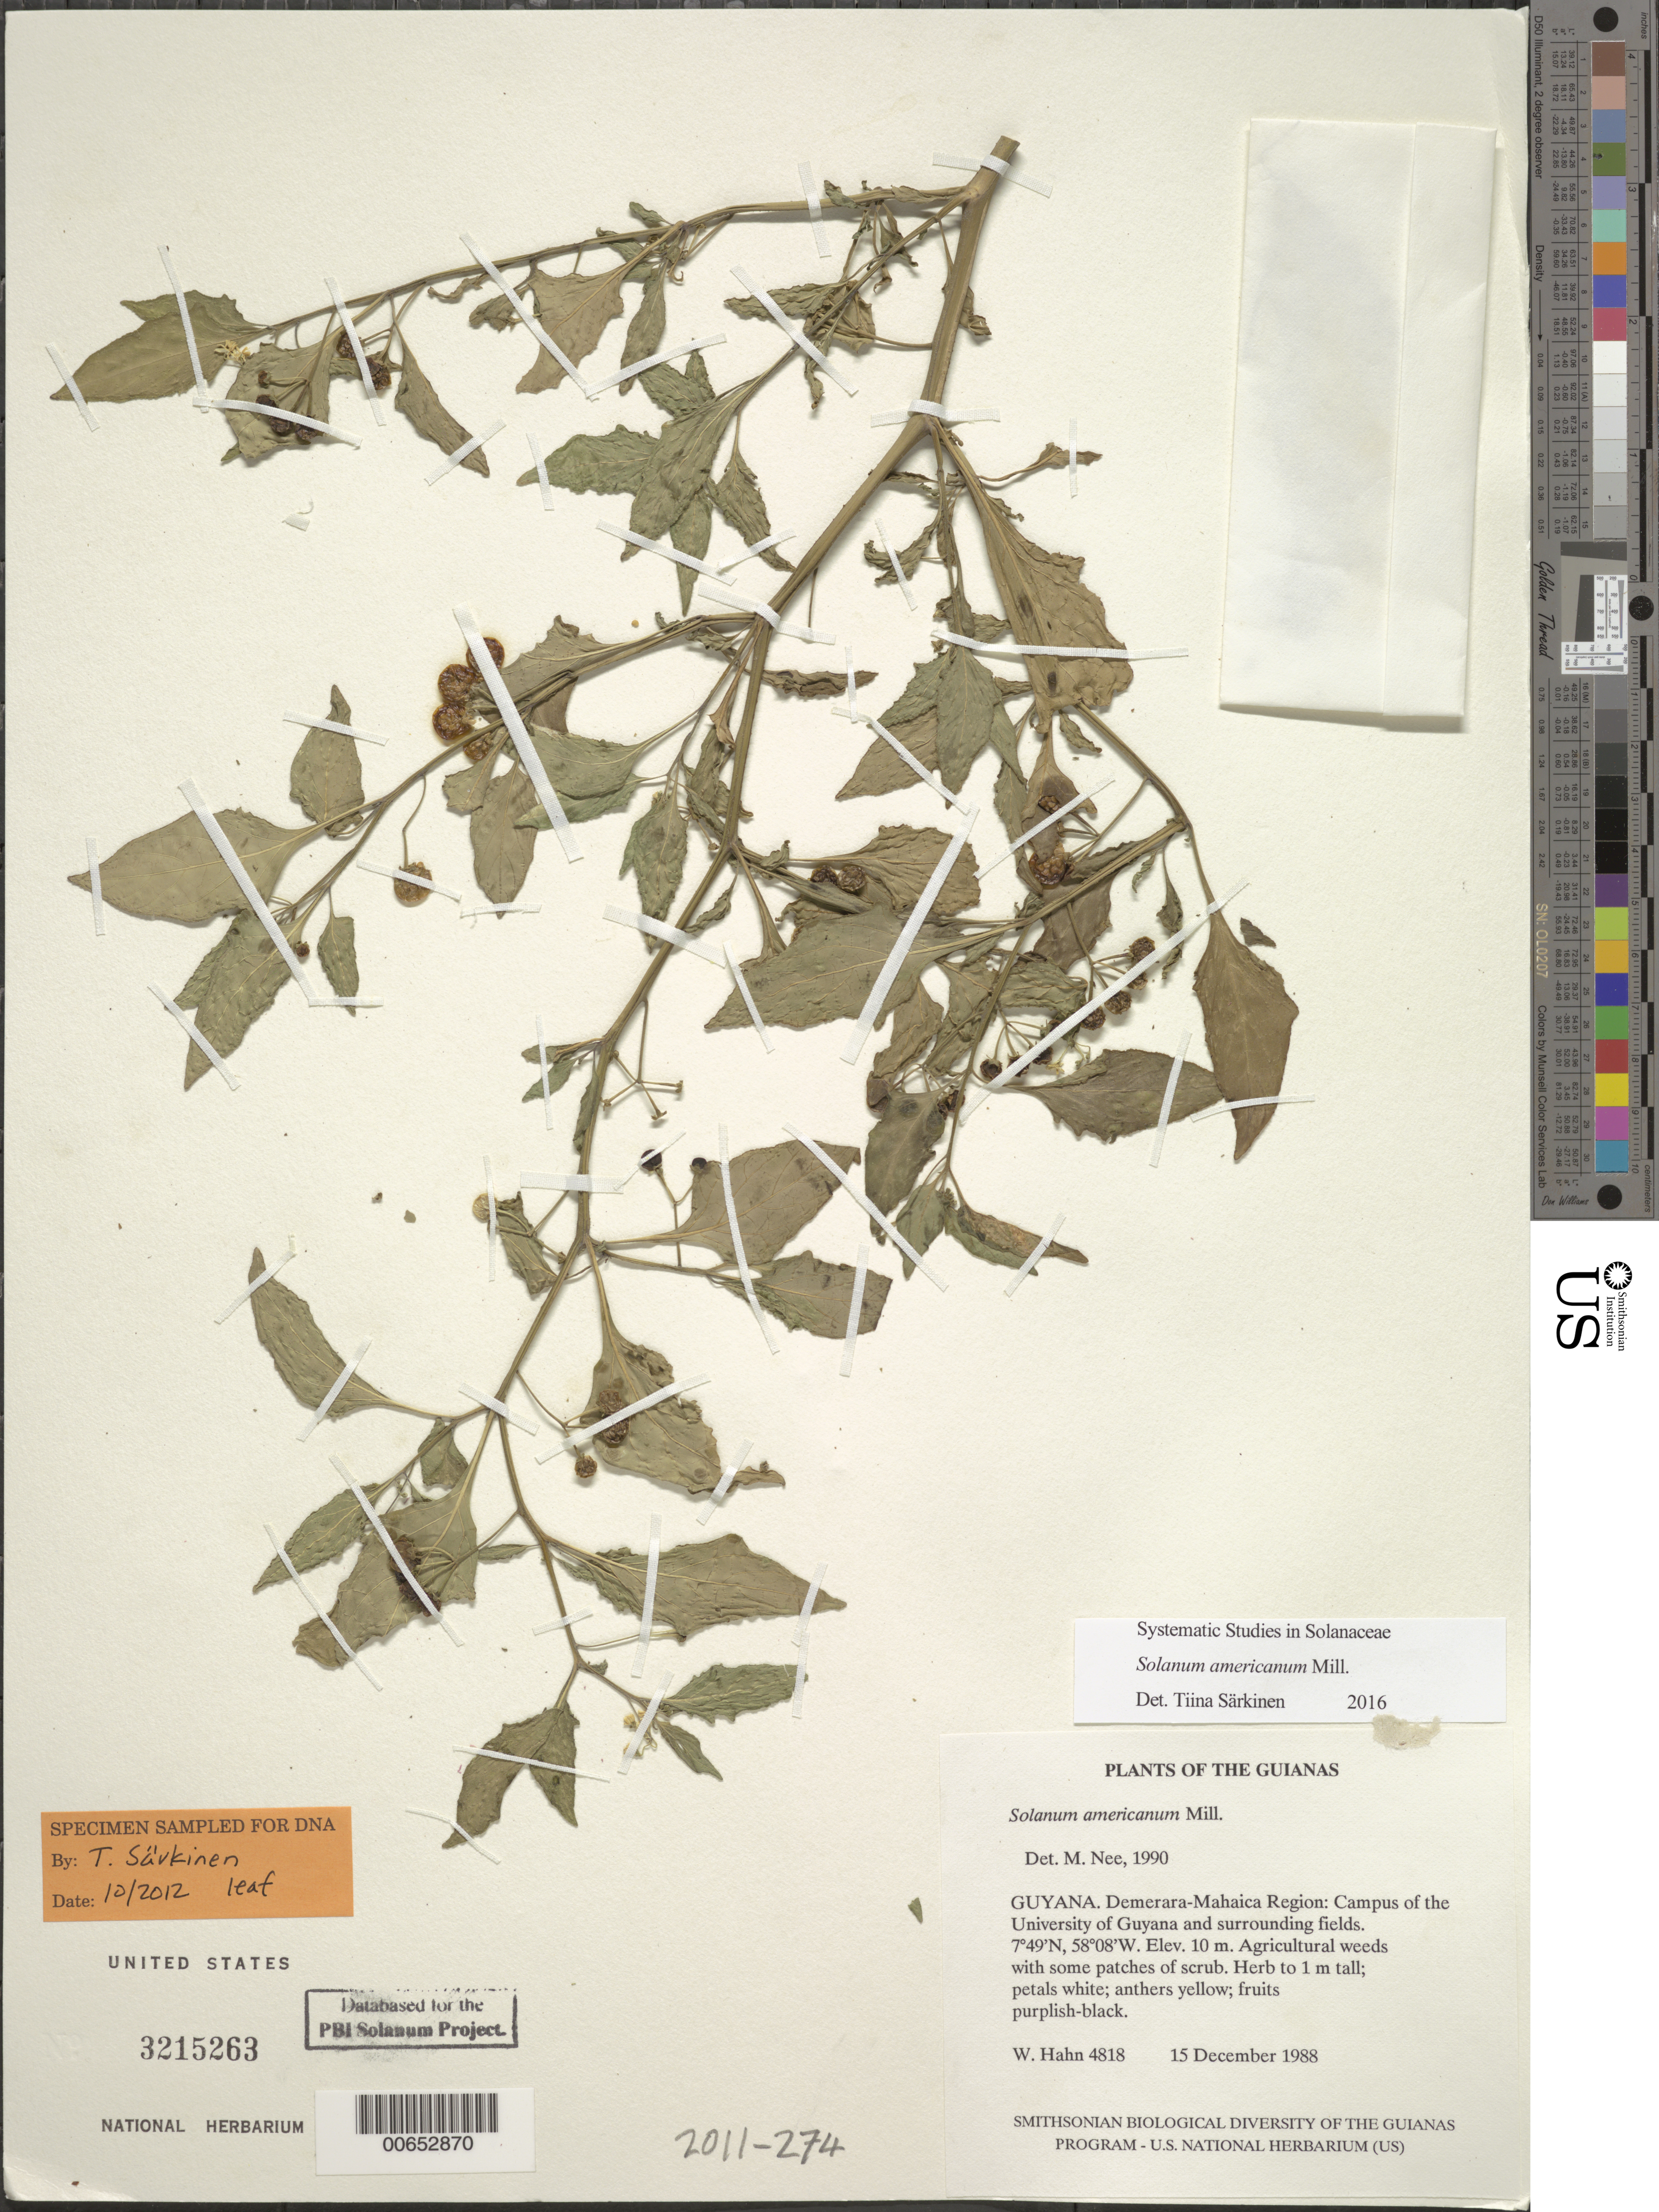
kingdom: Plantae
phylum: Tracheophyta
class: Magnoliopsida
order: Solanales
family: Solanaceae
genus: Solanum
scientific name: Solanum americanum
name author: Mill.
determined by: Nee, Michael H.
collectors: W. Hahn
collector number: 4818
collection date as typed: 15 Dec 1988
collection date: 1988-12-15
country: Guyana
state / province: Demerara-Mahaica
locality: Campus of the University of Guyana and surrounding fields.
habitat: Agricultural weeds with some patches of scrub.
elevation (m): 10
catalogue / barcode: US 3215263